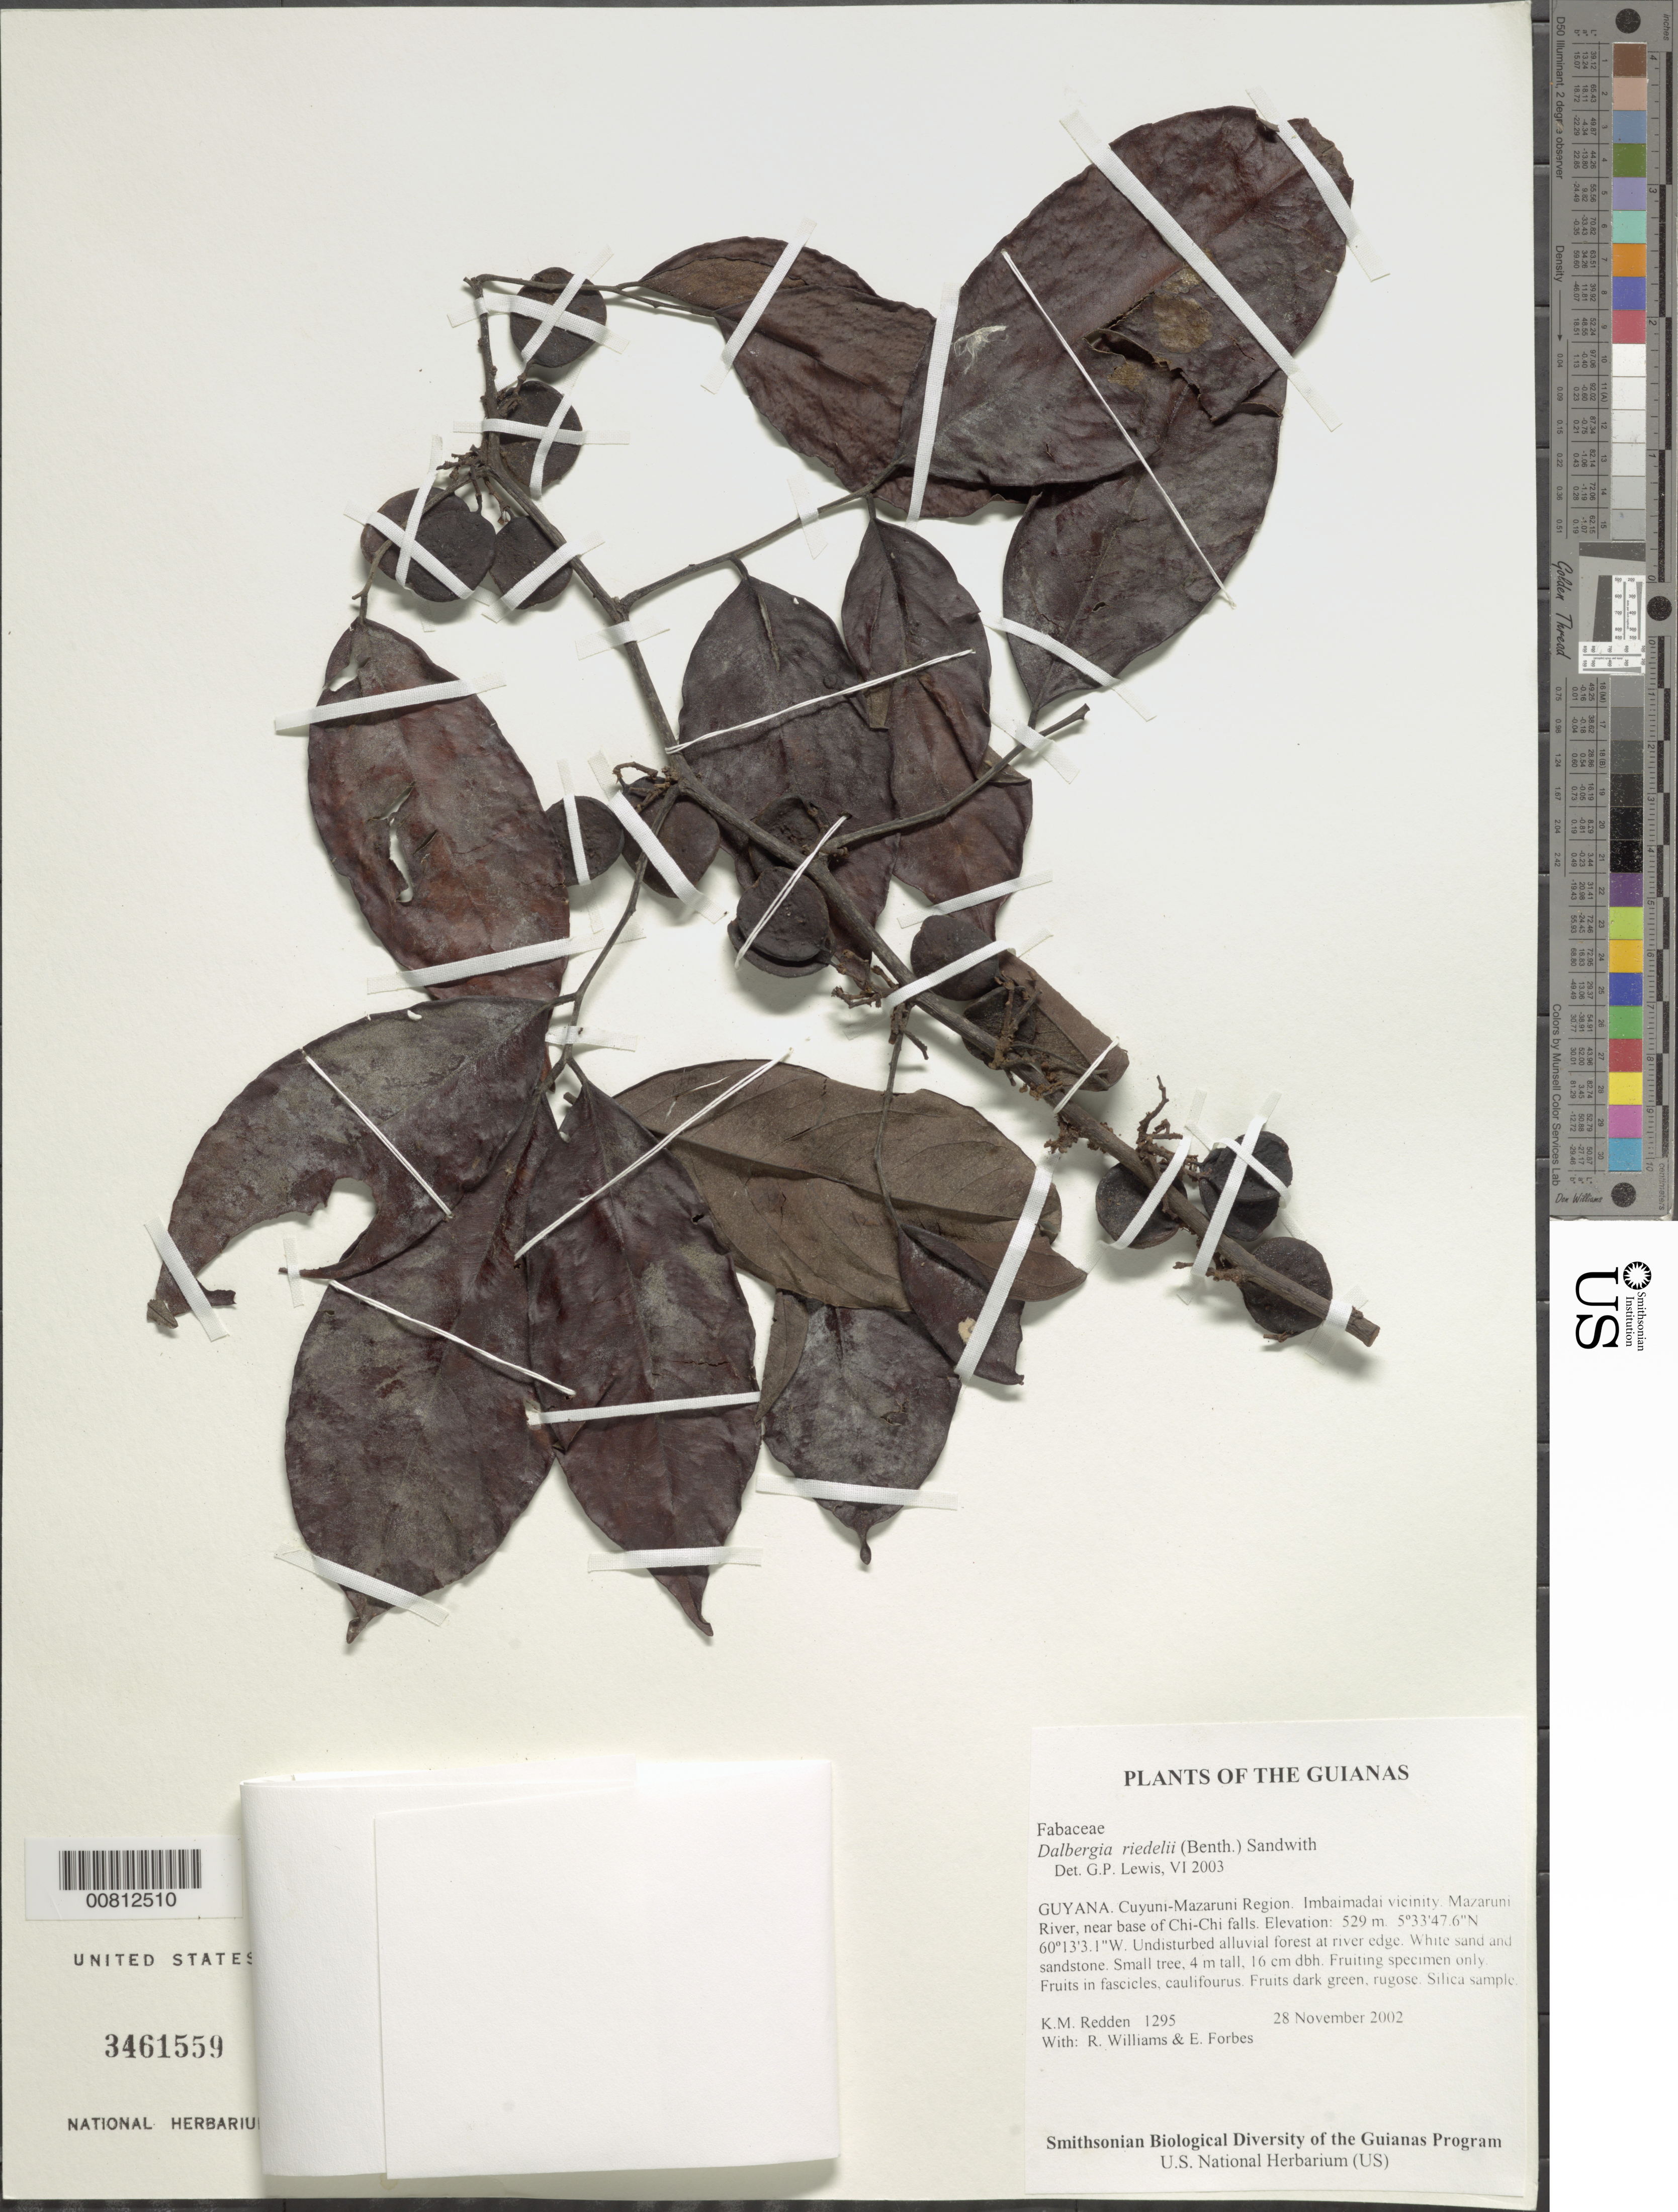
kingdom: Plantae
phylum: Tracheophyta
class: Magnoliopsida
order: Fabales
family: Fabaceae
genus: Dalbergia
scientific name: Dalbergia riedelii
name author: (Benth.) Sandwith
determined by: Lewis, Gwilym P.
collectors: K. M. Redden, R. Williams & E. Forbes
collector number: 1295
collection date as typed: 28 November 2002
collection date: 2002-11-28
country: Guyana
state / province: Cuyuni-Mazaruni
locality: Imbaimadai vicinity. Mazaruni River, near base of Chi-Chi falls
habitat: Undisturbed alluvial forest at river edge. White sand and sandstone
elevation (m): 529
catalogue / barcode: US 3461559